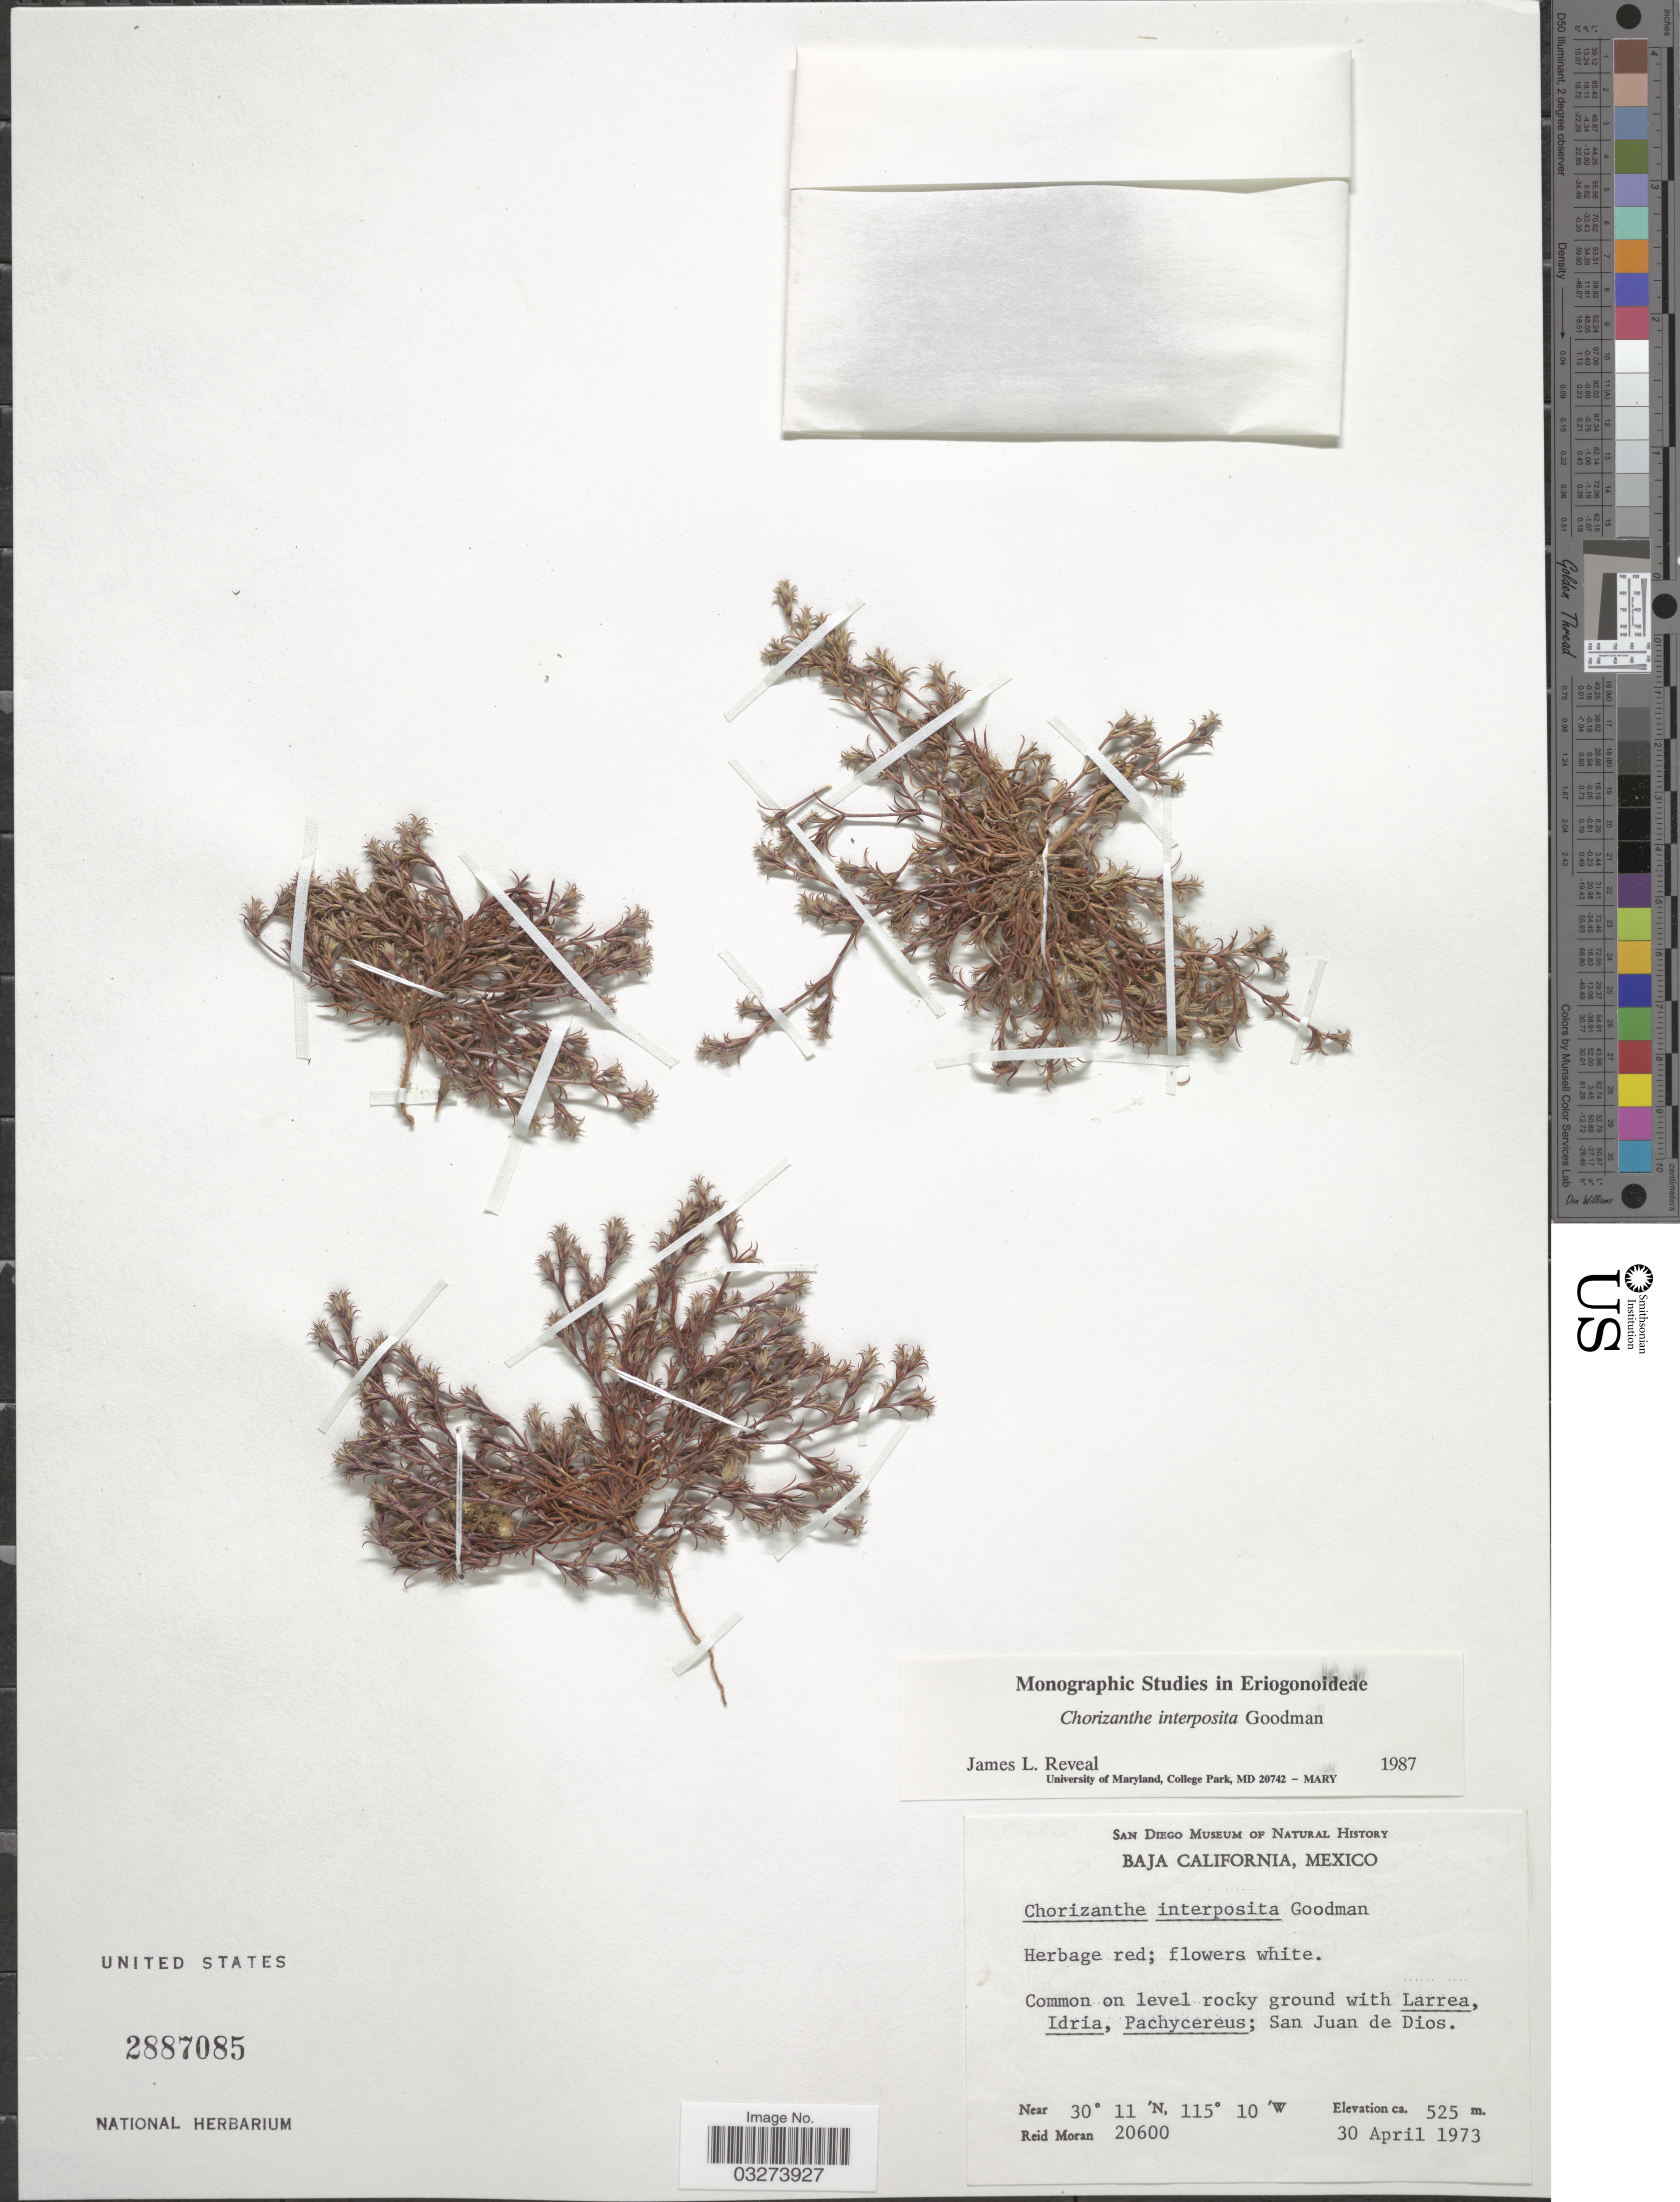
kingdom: Plantae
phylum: Tracheophyta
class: Magnoliopsida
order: Caryophyllales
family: Polygonaceae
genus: Chorizanthe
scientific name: Chorizanthe interposita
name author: Goodman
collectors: R. Moran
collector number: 20600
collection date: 1973-04-30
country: Mexico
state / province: Baja California Norte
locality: San Juan de Dios.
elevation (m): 525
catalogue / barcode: US 2887085